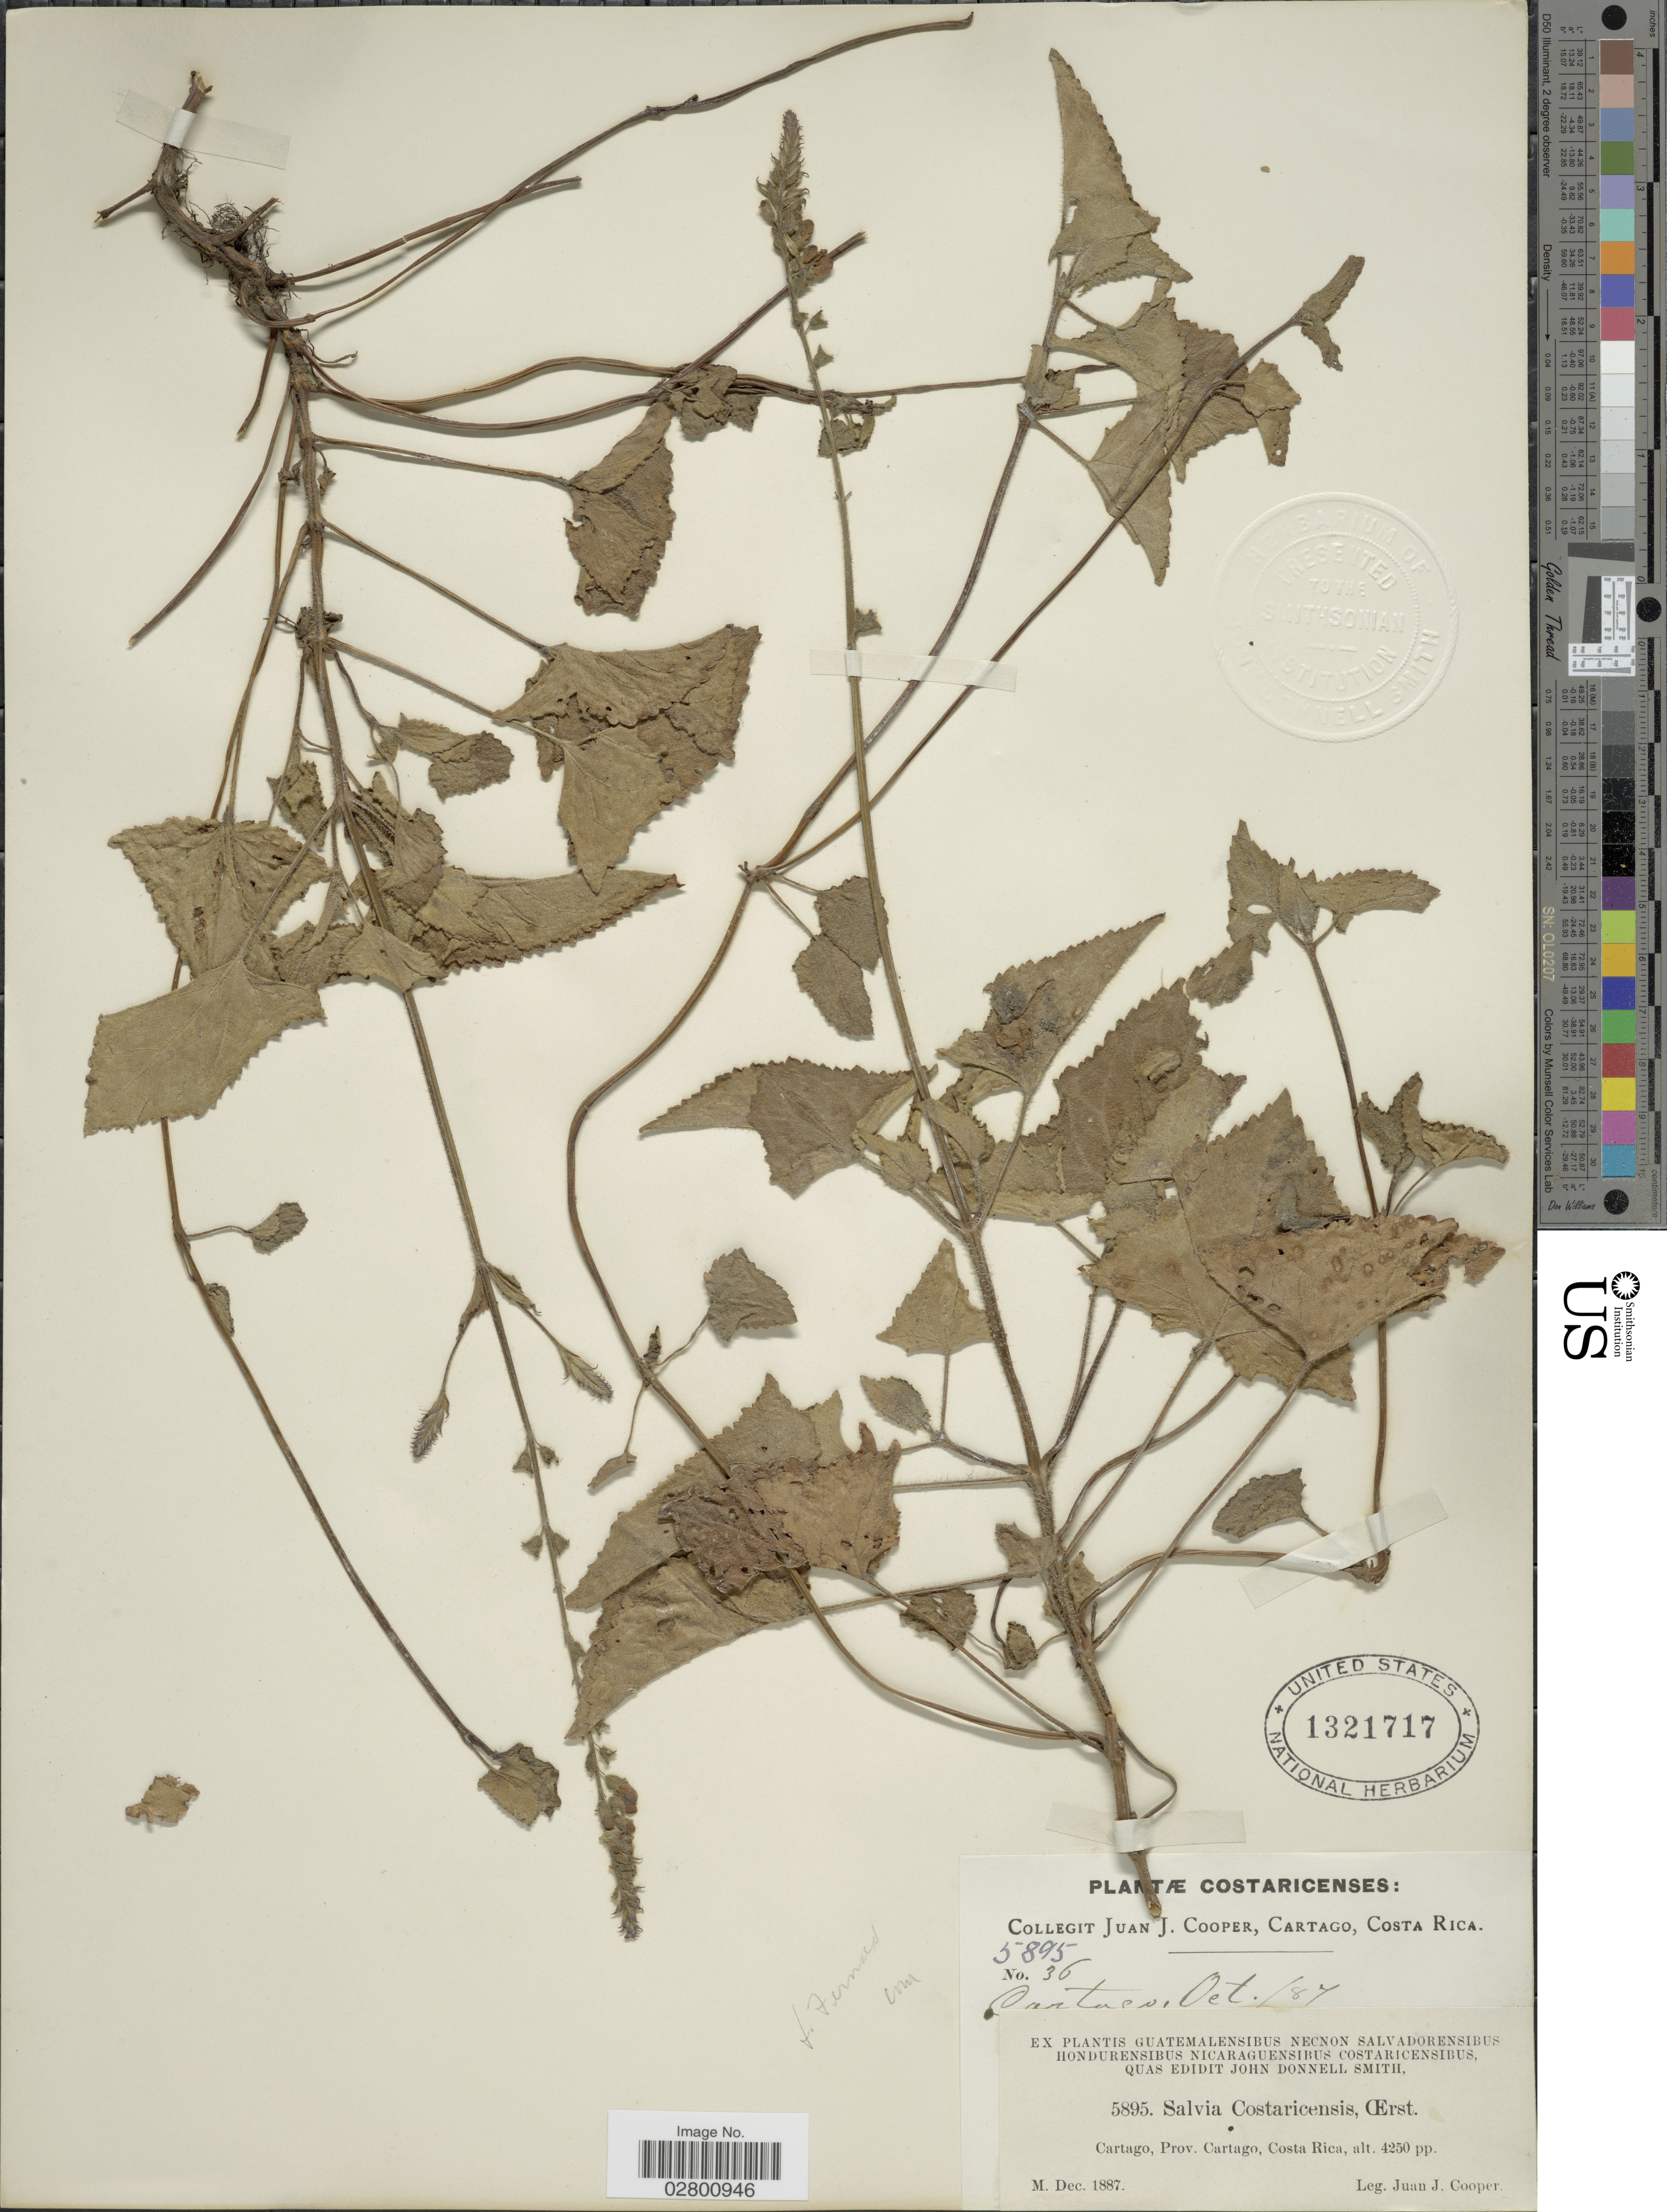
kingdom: Plantae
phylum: Tracheophyta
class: Magnoliopsida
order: Lamiales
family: Lamiaceae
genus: Salvia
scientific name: Salvia costaricensis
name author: Oerst.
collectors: J. J. Cooper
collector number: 5895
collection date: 1887-12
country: Costa Rica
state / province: Cartago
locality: Cartago.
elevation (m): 1295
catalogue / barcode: US 1321717